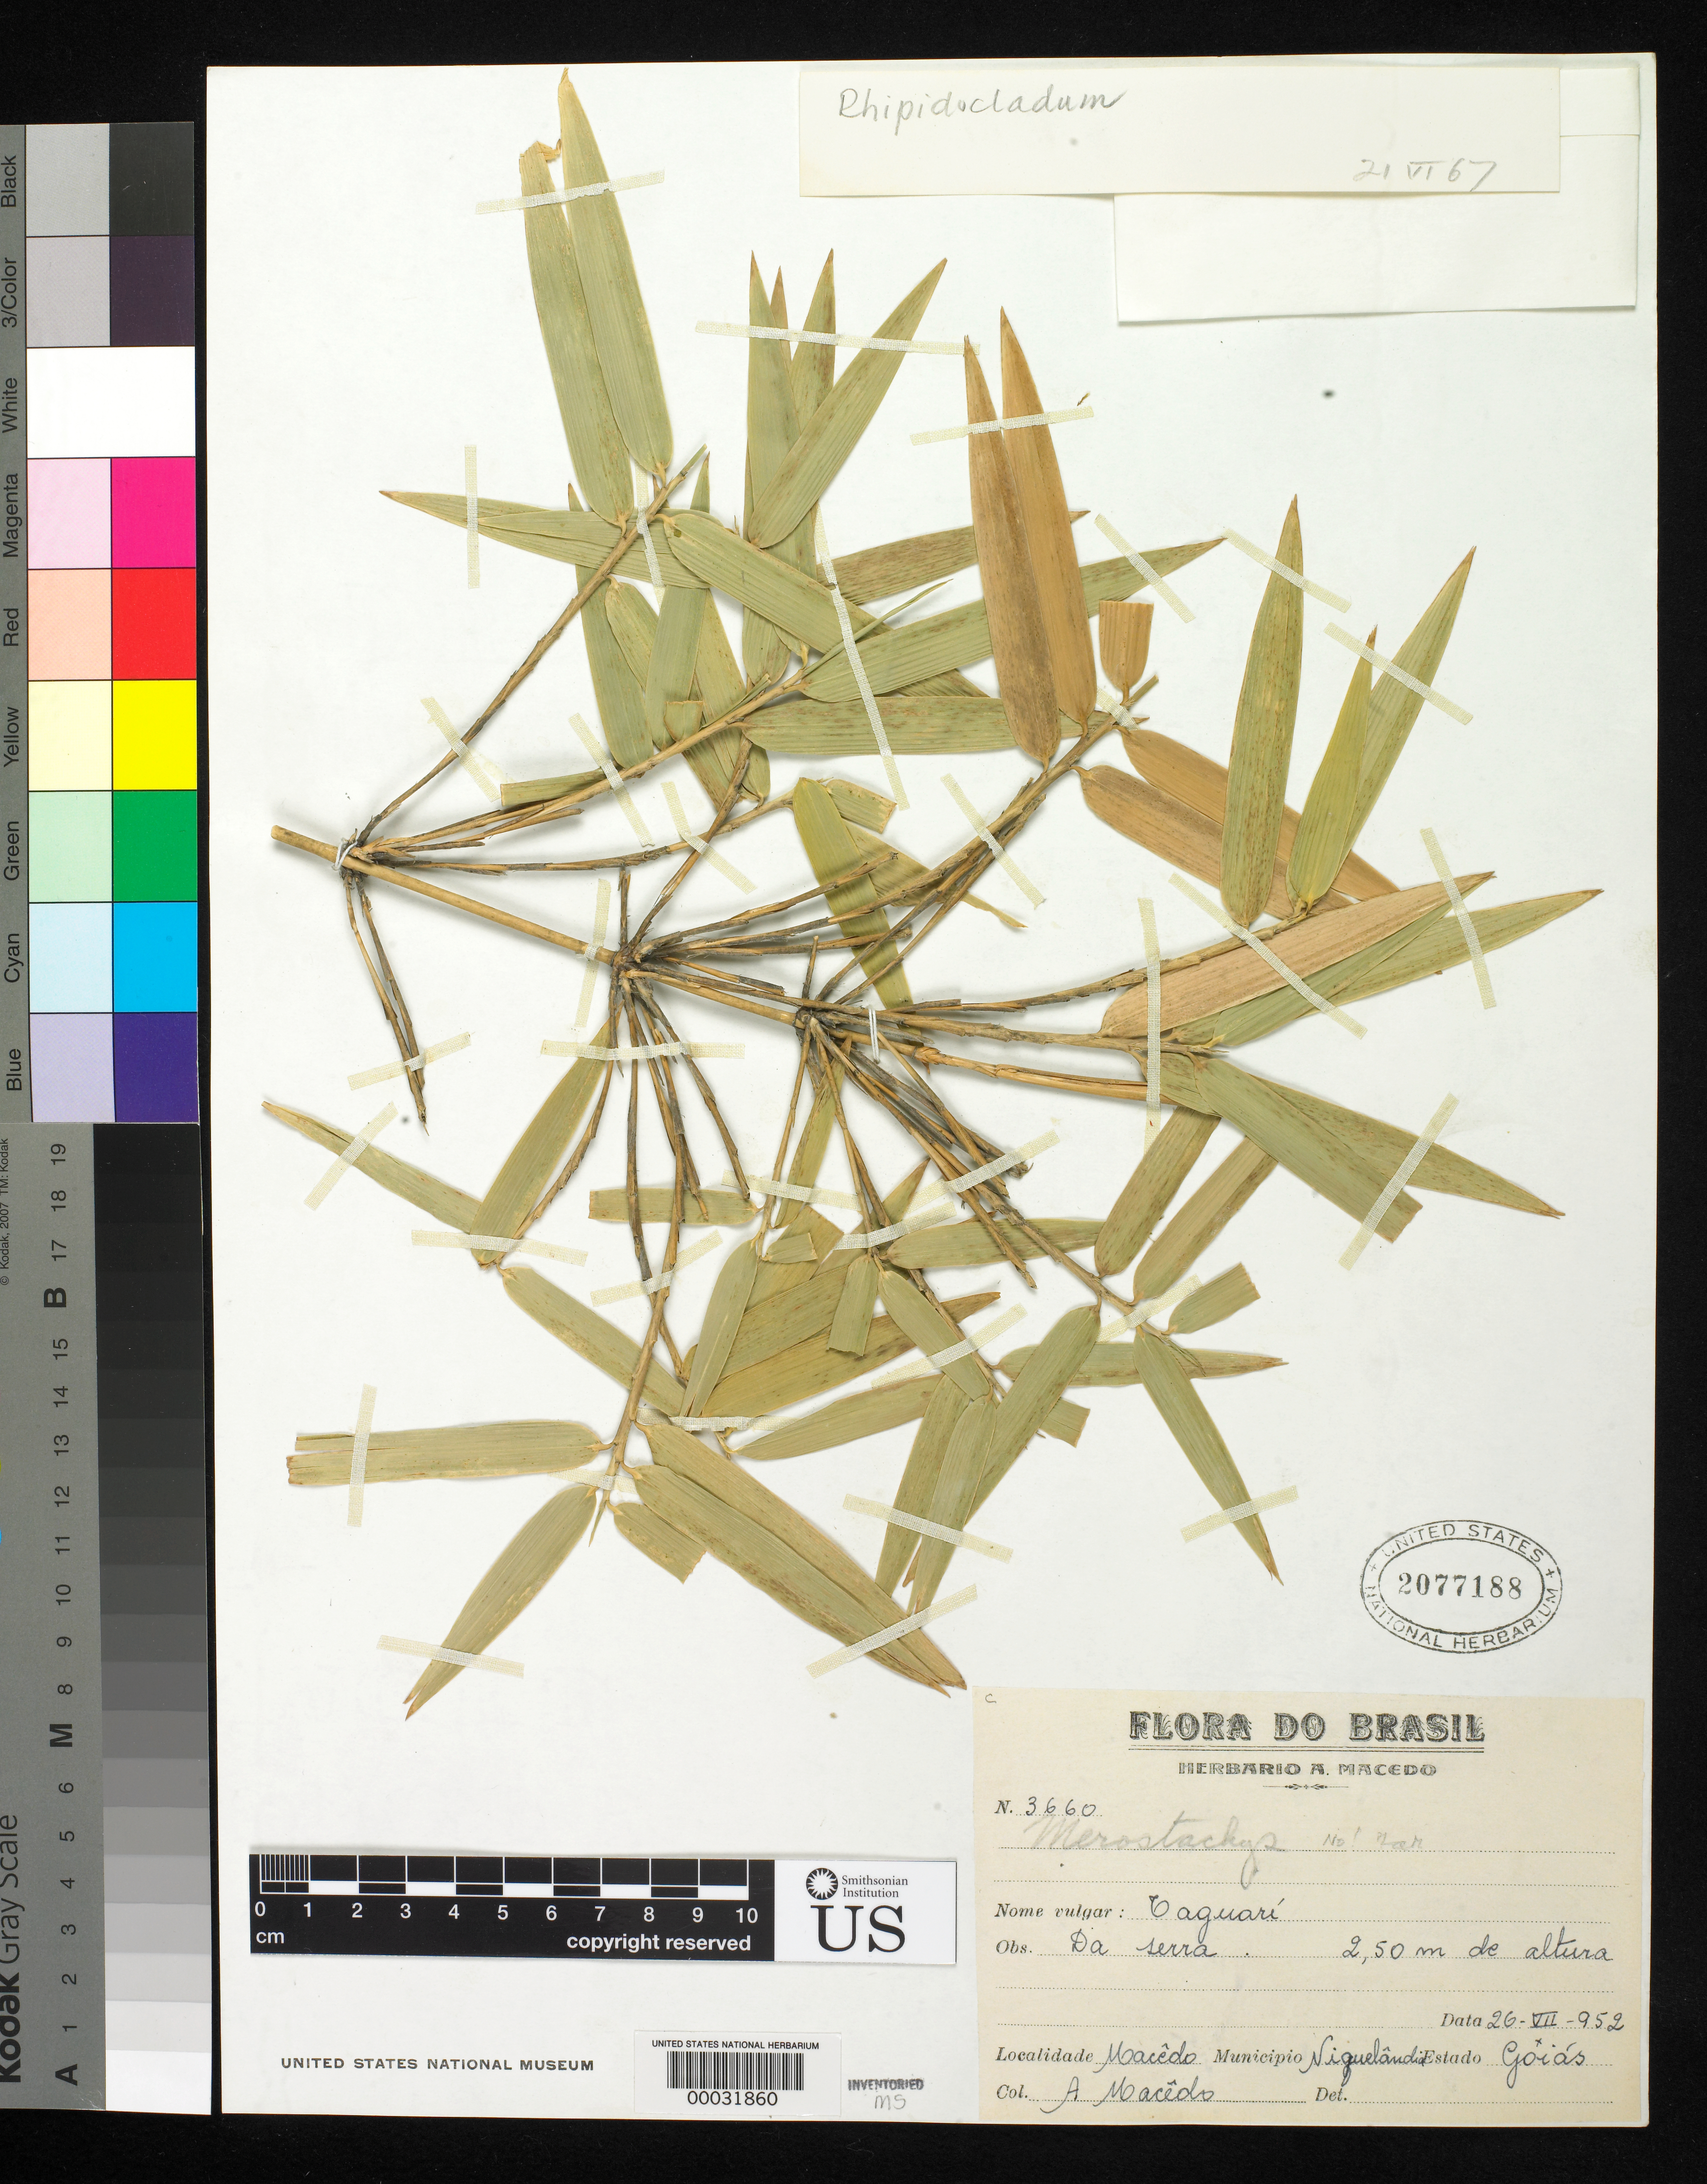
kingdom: Plantae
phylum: Tracheophyta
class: Liliopsida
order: Poales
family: Poaceae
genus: Actinocladum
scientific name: Actinocladum verticillatum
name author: (Nees) McClure ex Soderstr.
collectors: A. Macedo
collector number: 3660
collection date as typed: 26 Jul 1952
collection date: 1952-07-26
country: Brazil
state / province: Goiás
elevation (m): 250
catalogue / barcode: US 2077188